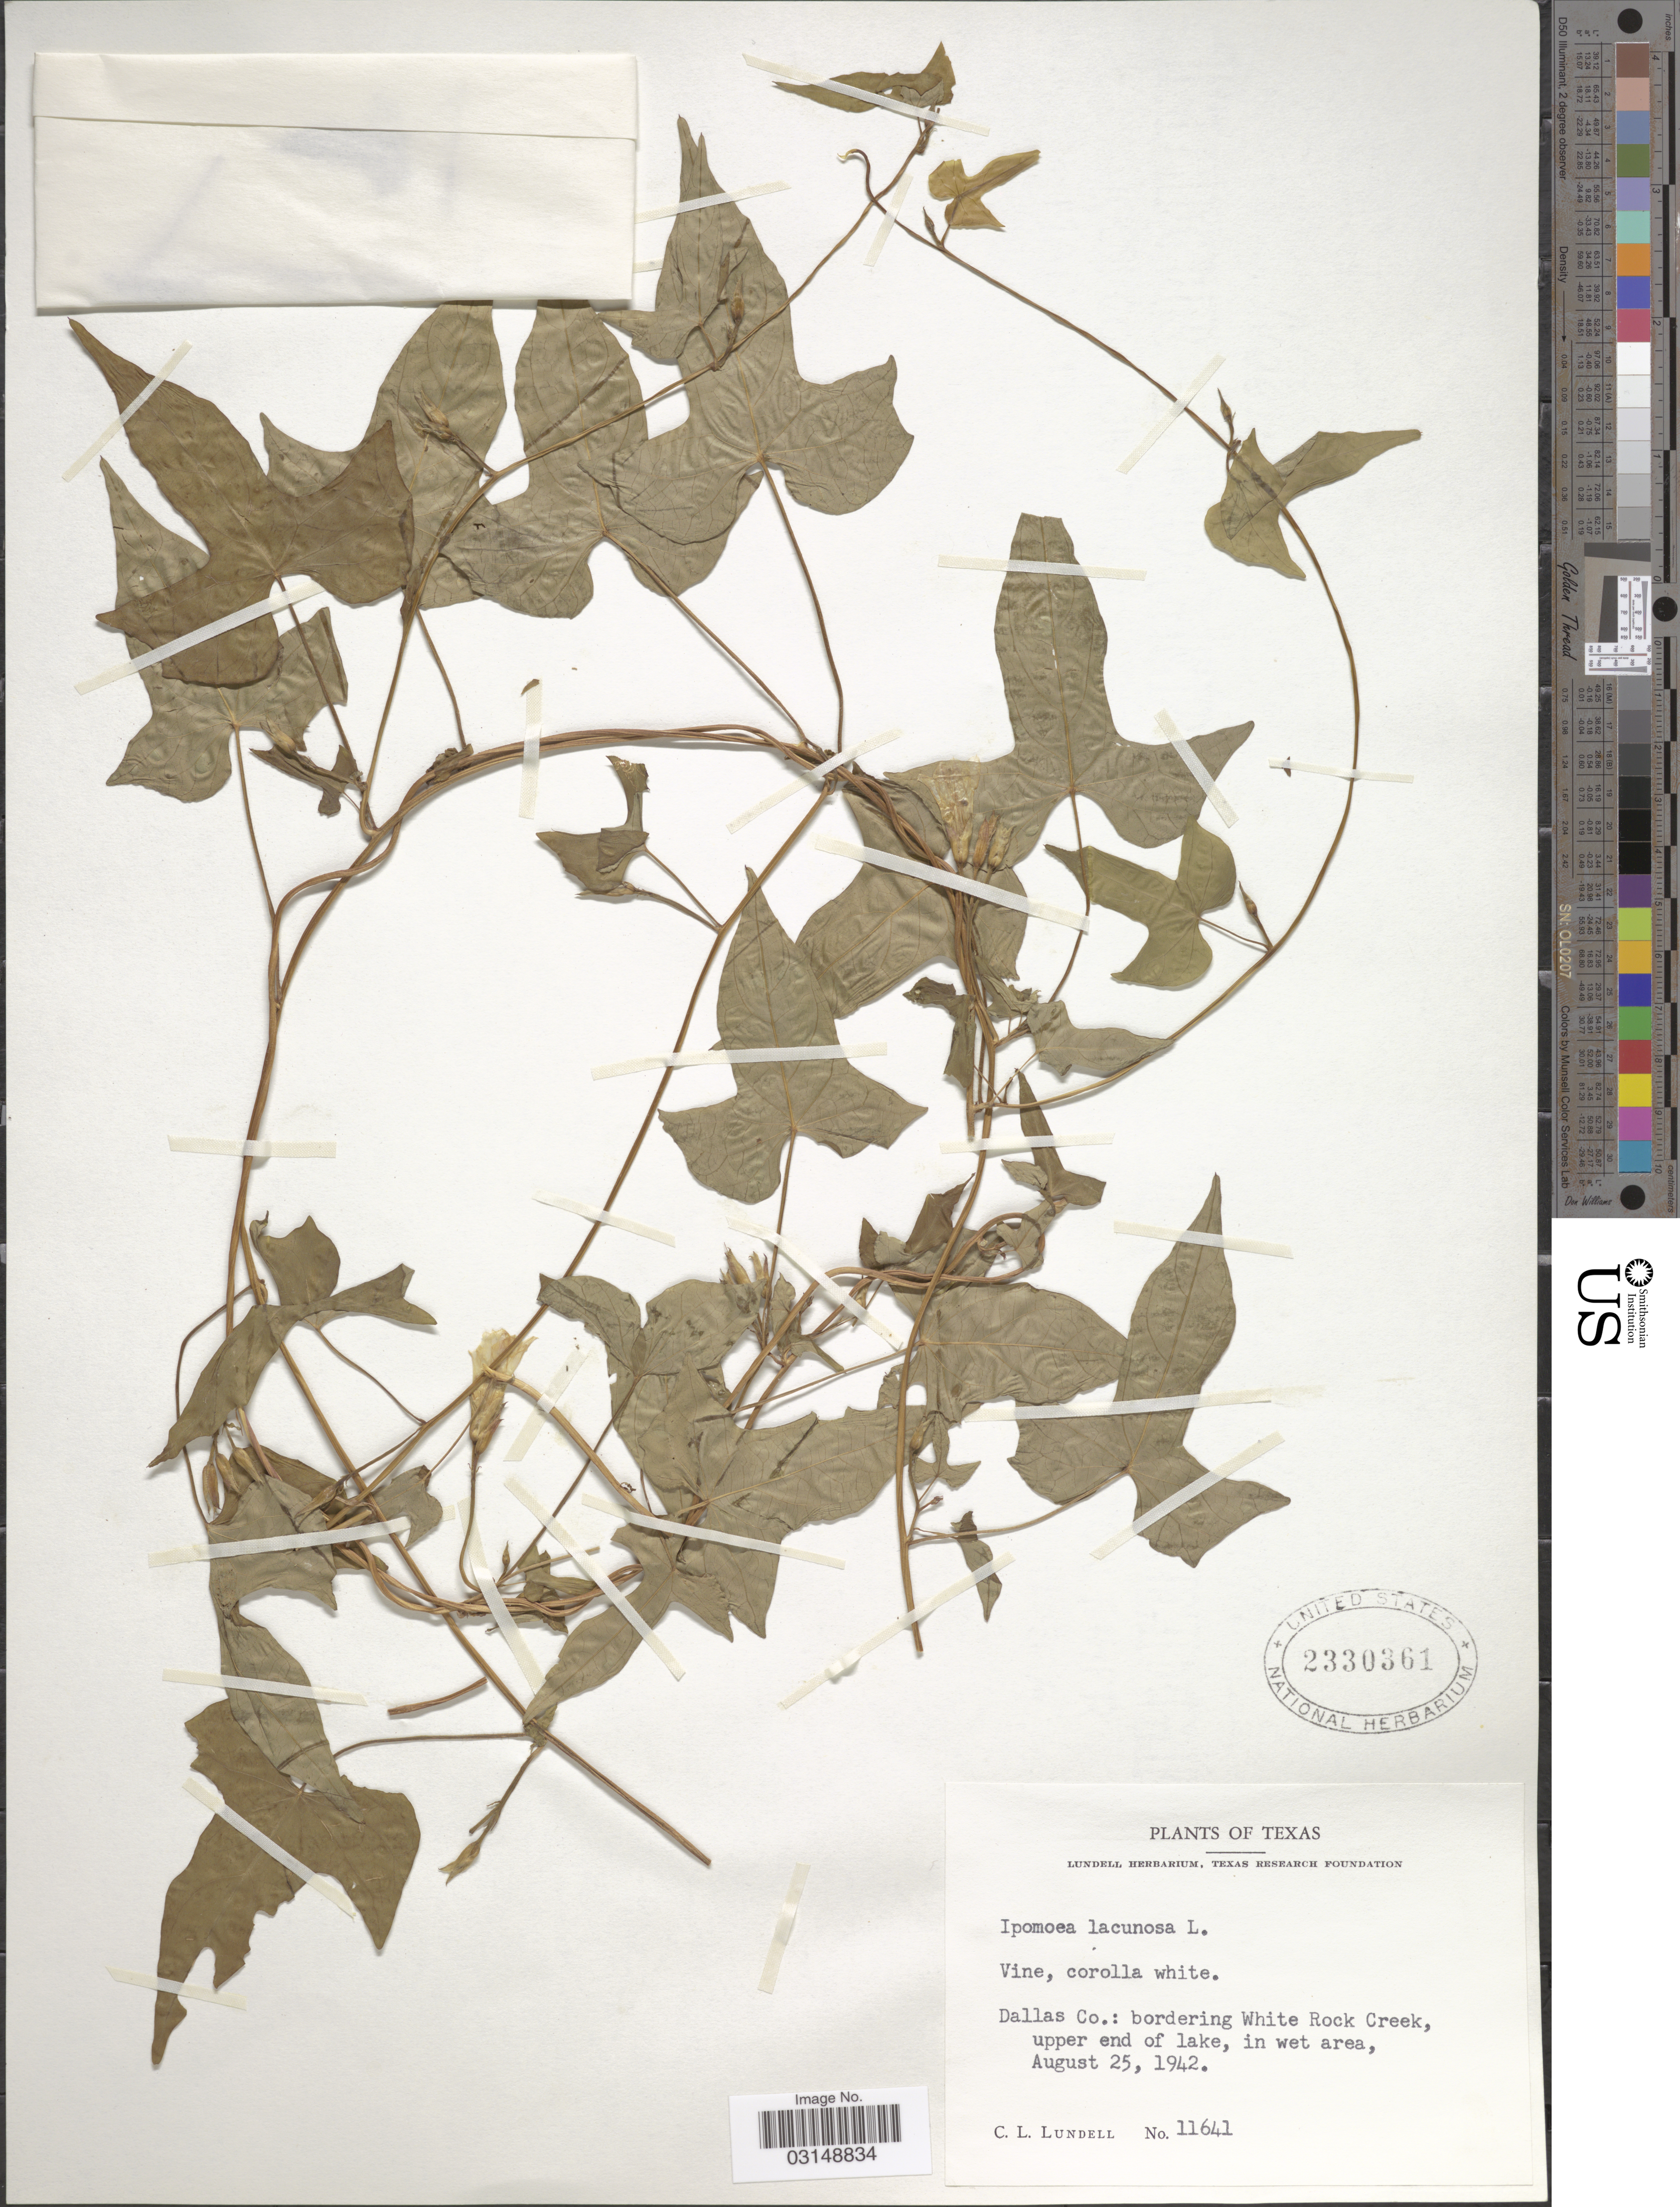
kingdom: Plantae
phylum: Tracheophyta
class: Magnoliopsida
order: Solanales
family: Convolvulaceae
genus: Ipomoea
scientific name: Ipomoea lacunosa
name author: L.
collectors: C. L. Lundell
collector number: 11641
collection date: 1942-08-25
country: United States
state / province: Texas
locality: Dallas Co.: bordering White Rock Creek, upper end of lake, in wet area.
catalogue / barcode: US 2330361